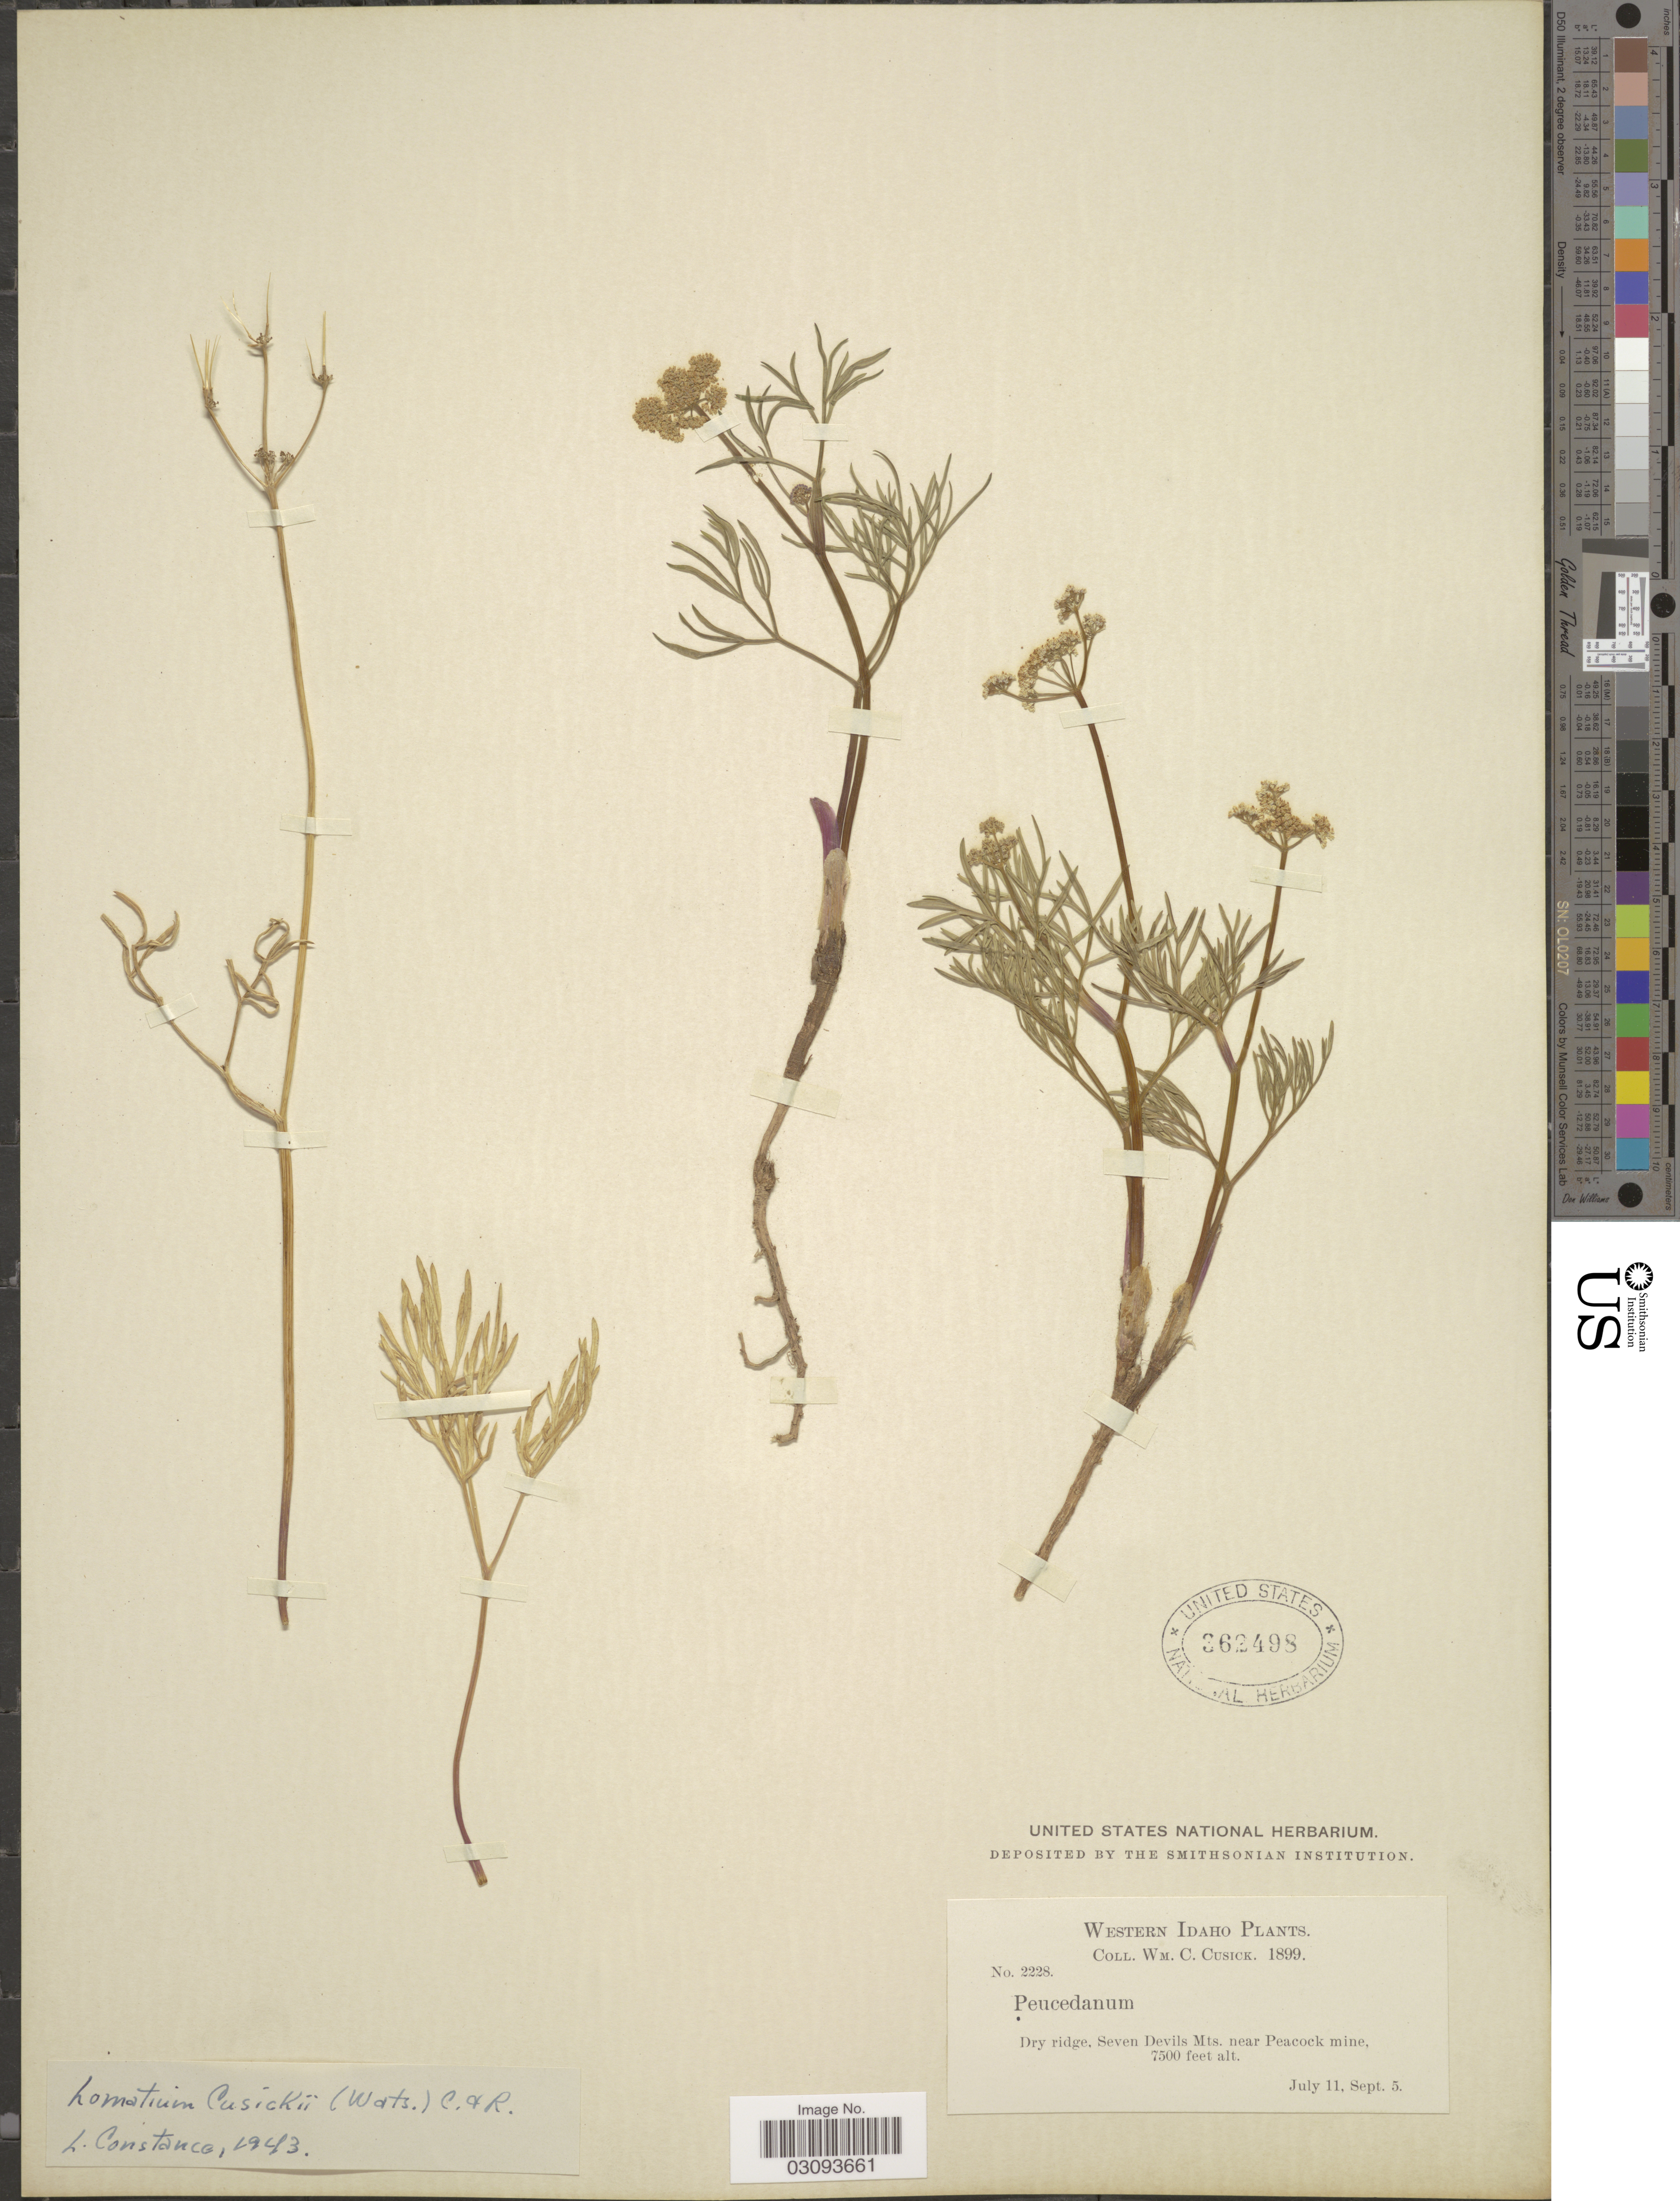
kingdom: Plantae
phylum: Tracheophyta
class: Magnoliopsida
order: Apiales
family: Apiaceae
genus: Lomatium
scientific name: Lomatium cusickii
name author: (S. Watson) J.M. Coult. & Rose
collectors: W. C. Cusick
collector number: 2228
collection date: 1899-07-11/1899-09-05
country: United States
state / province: Idaho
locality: Western Idaho. Seven Devil's Mts. near Peacock mine.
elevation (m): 2286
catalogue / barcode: US 362498